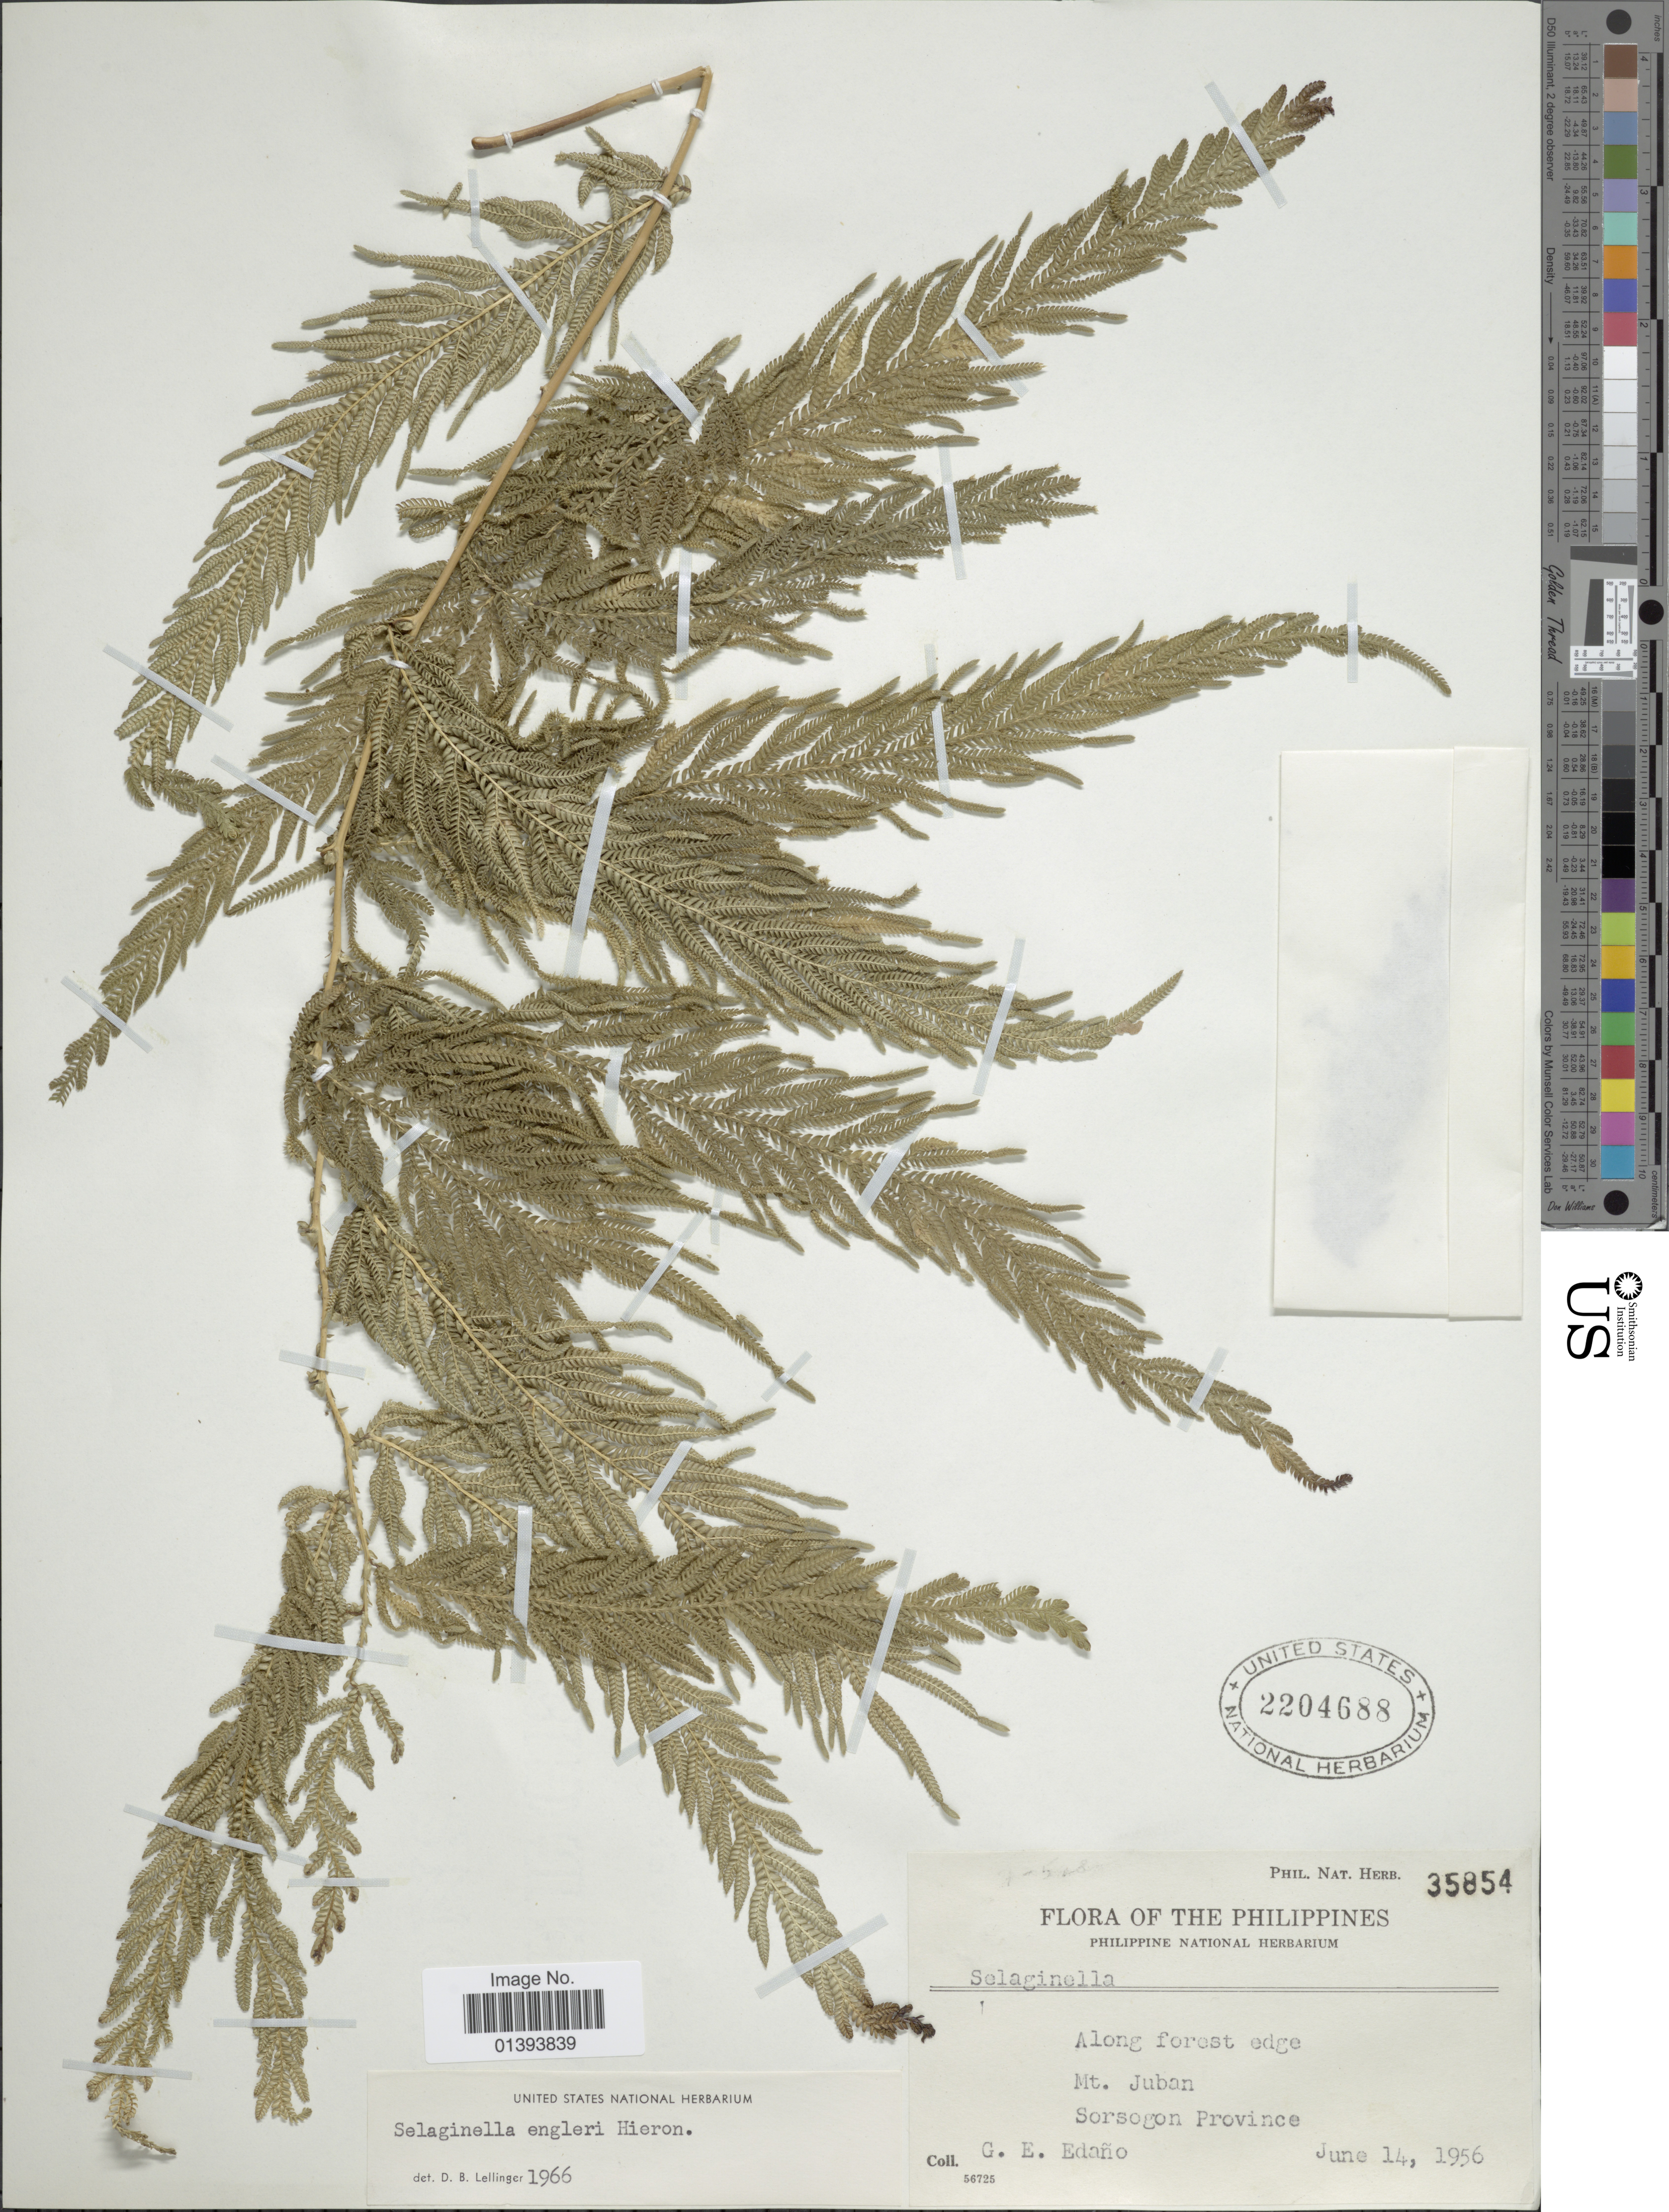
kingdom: Plantae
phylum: Tracheophyta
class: Lycopodiopsida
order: Selaginellales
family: Selaginellaceae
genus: Selaginella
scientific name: Selaginella engleri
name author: Hieron.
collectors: G. E. Edaño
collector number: Phil. Nat. Herb. 2204688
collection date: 1956-06-14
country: Philippines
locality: Along forest edge, Mt. Juban, Sorsogon Province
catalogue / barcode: US 2204688